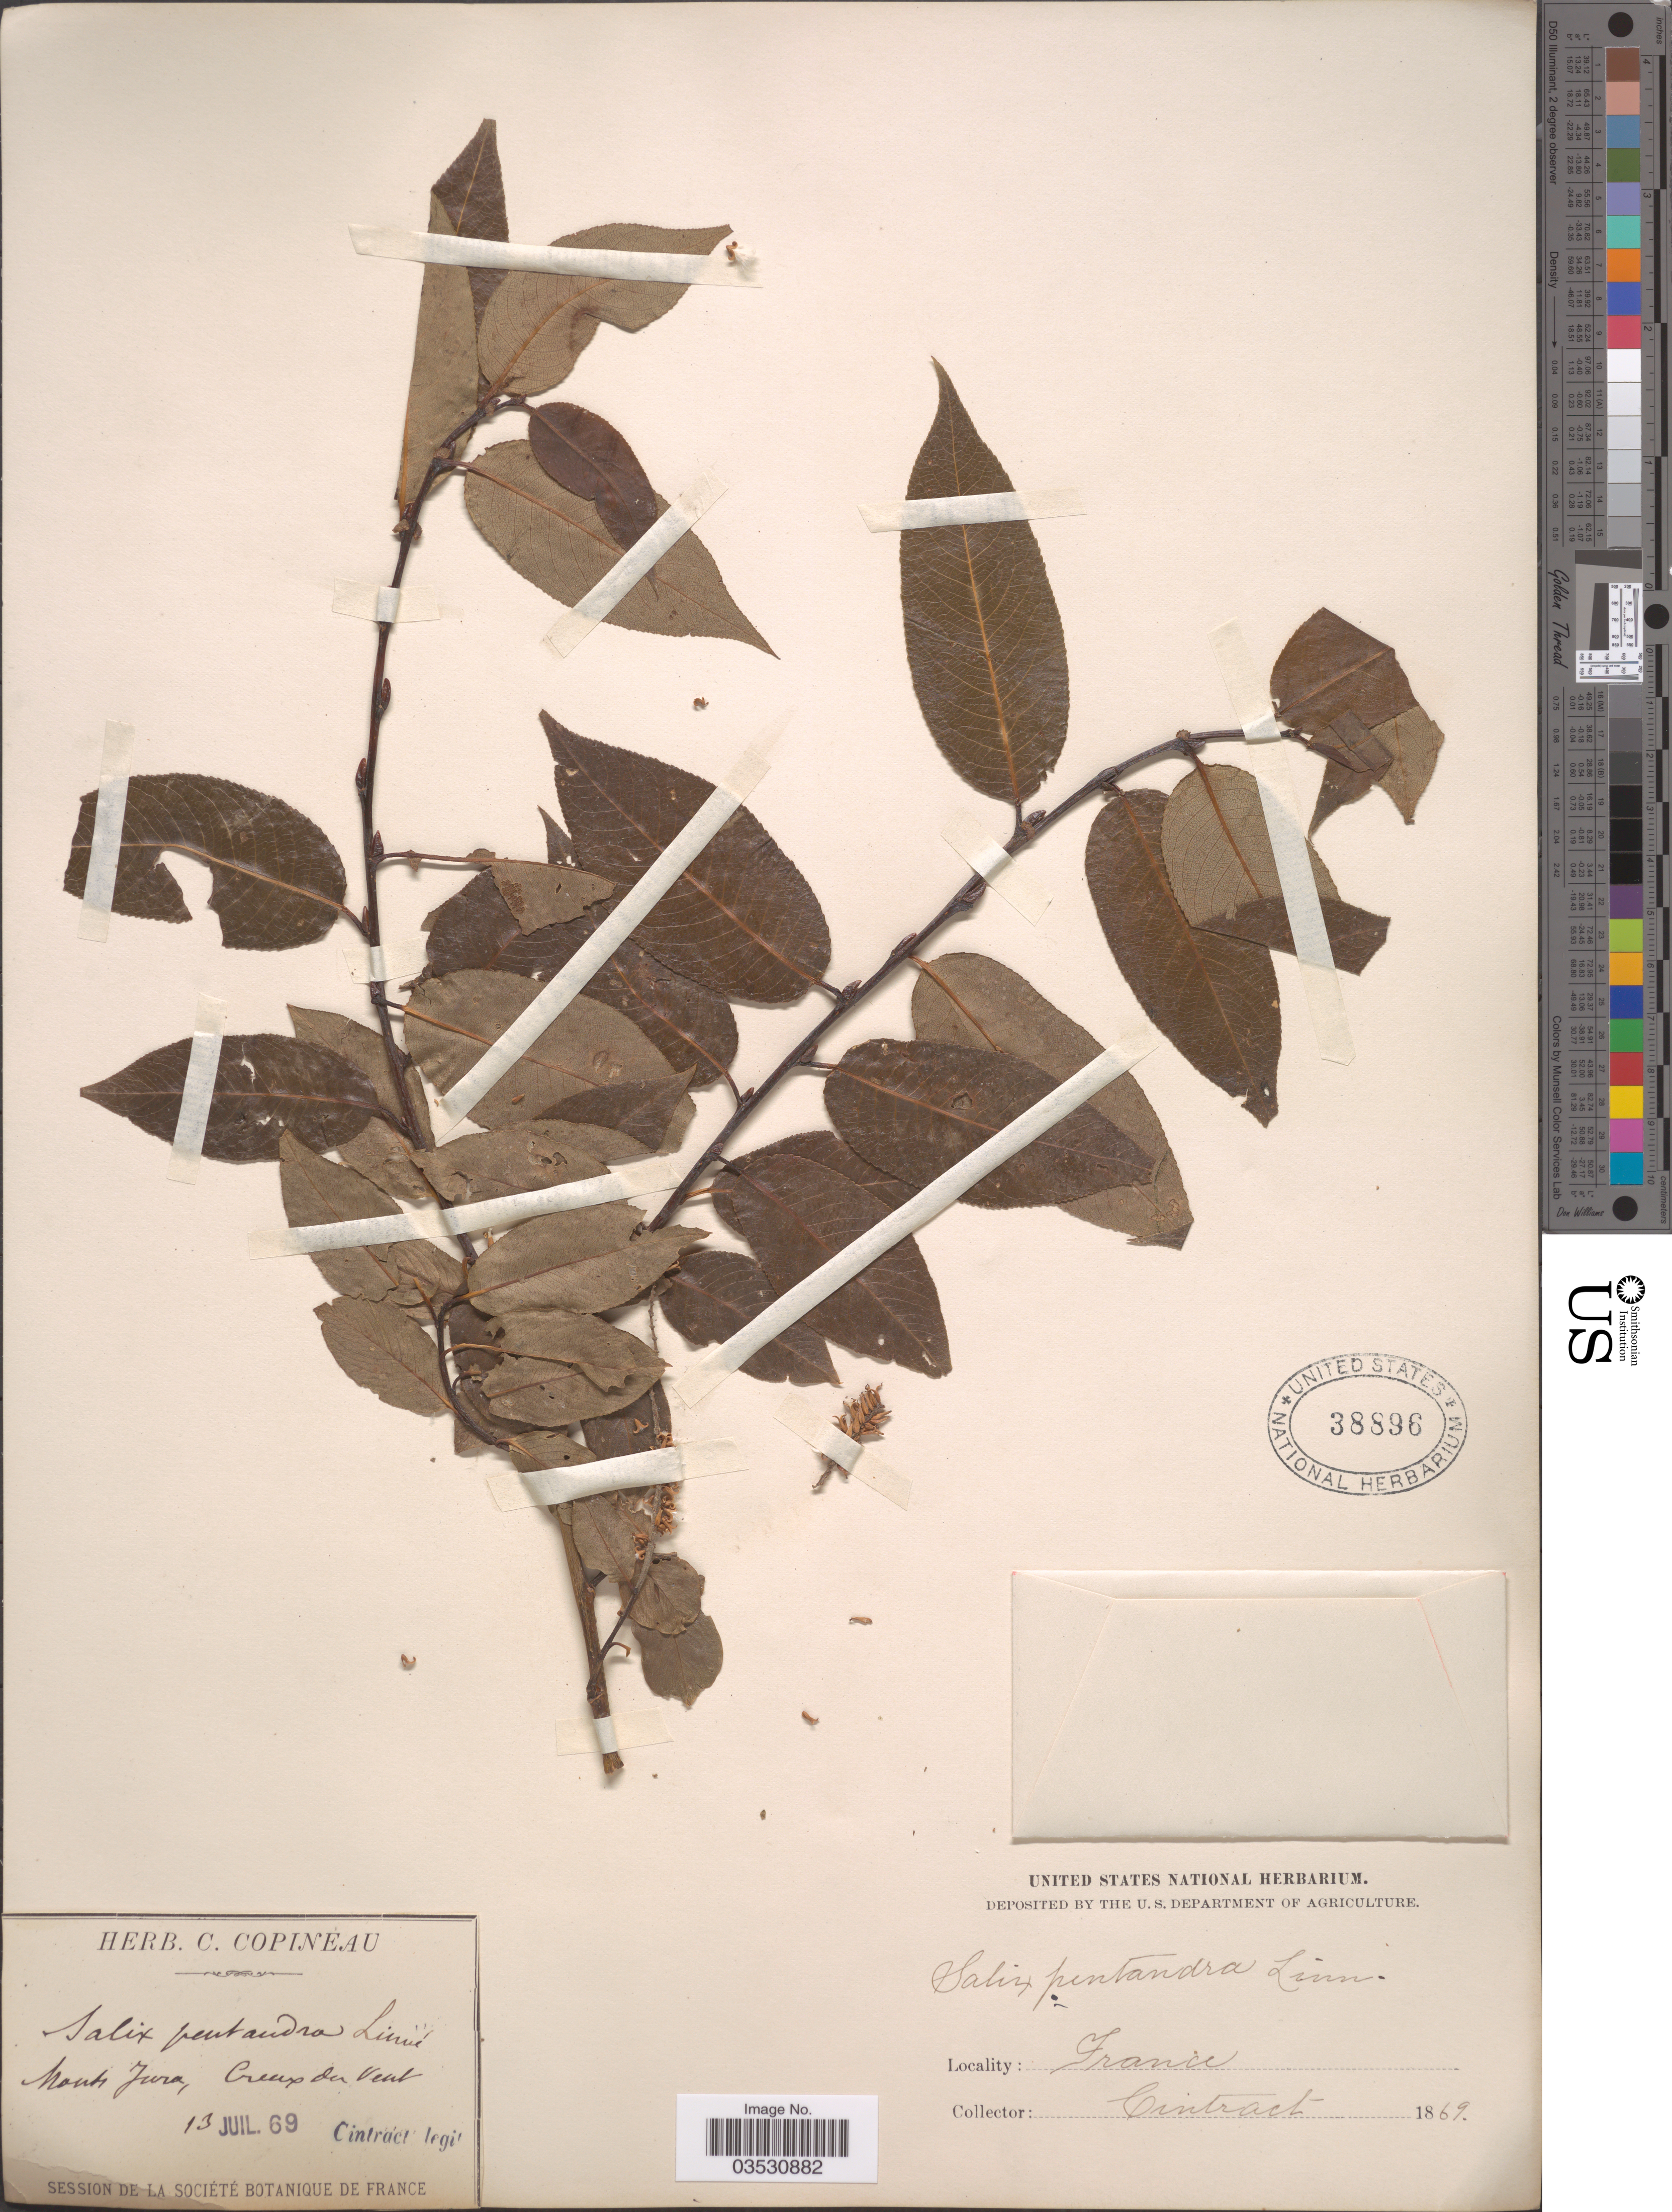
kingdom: Plantae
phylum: Tracheophyta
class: Magnoliopsida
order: Malpighiales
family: Salicaceae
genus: Salix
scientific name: Salix pentandra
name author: L.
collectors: Cintract, --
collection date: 1869-07-13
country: France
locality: Monts Jura, Creux du Vent.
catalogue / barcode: US 38896